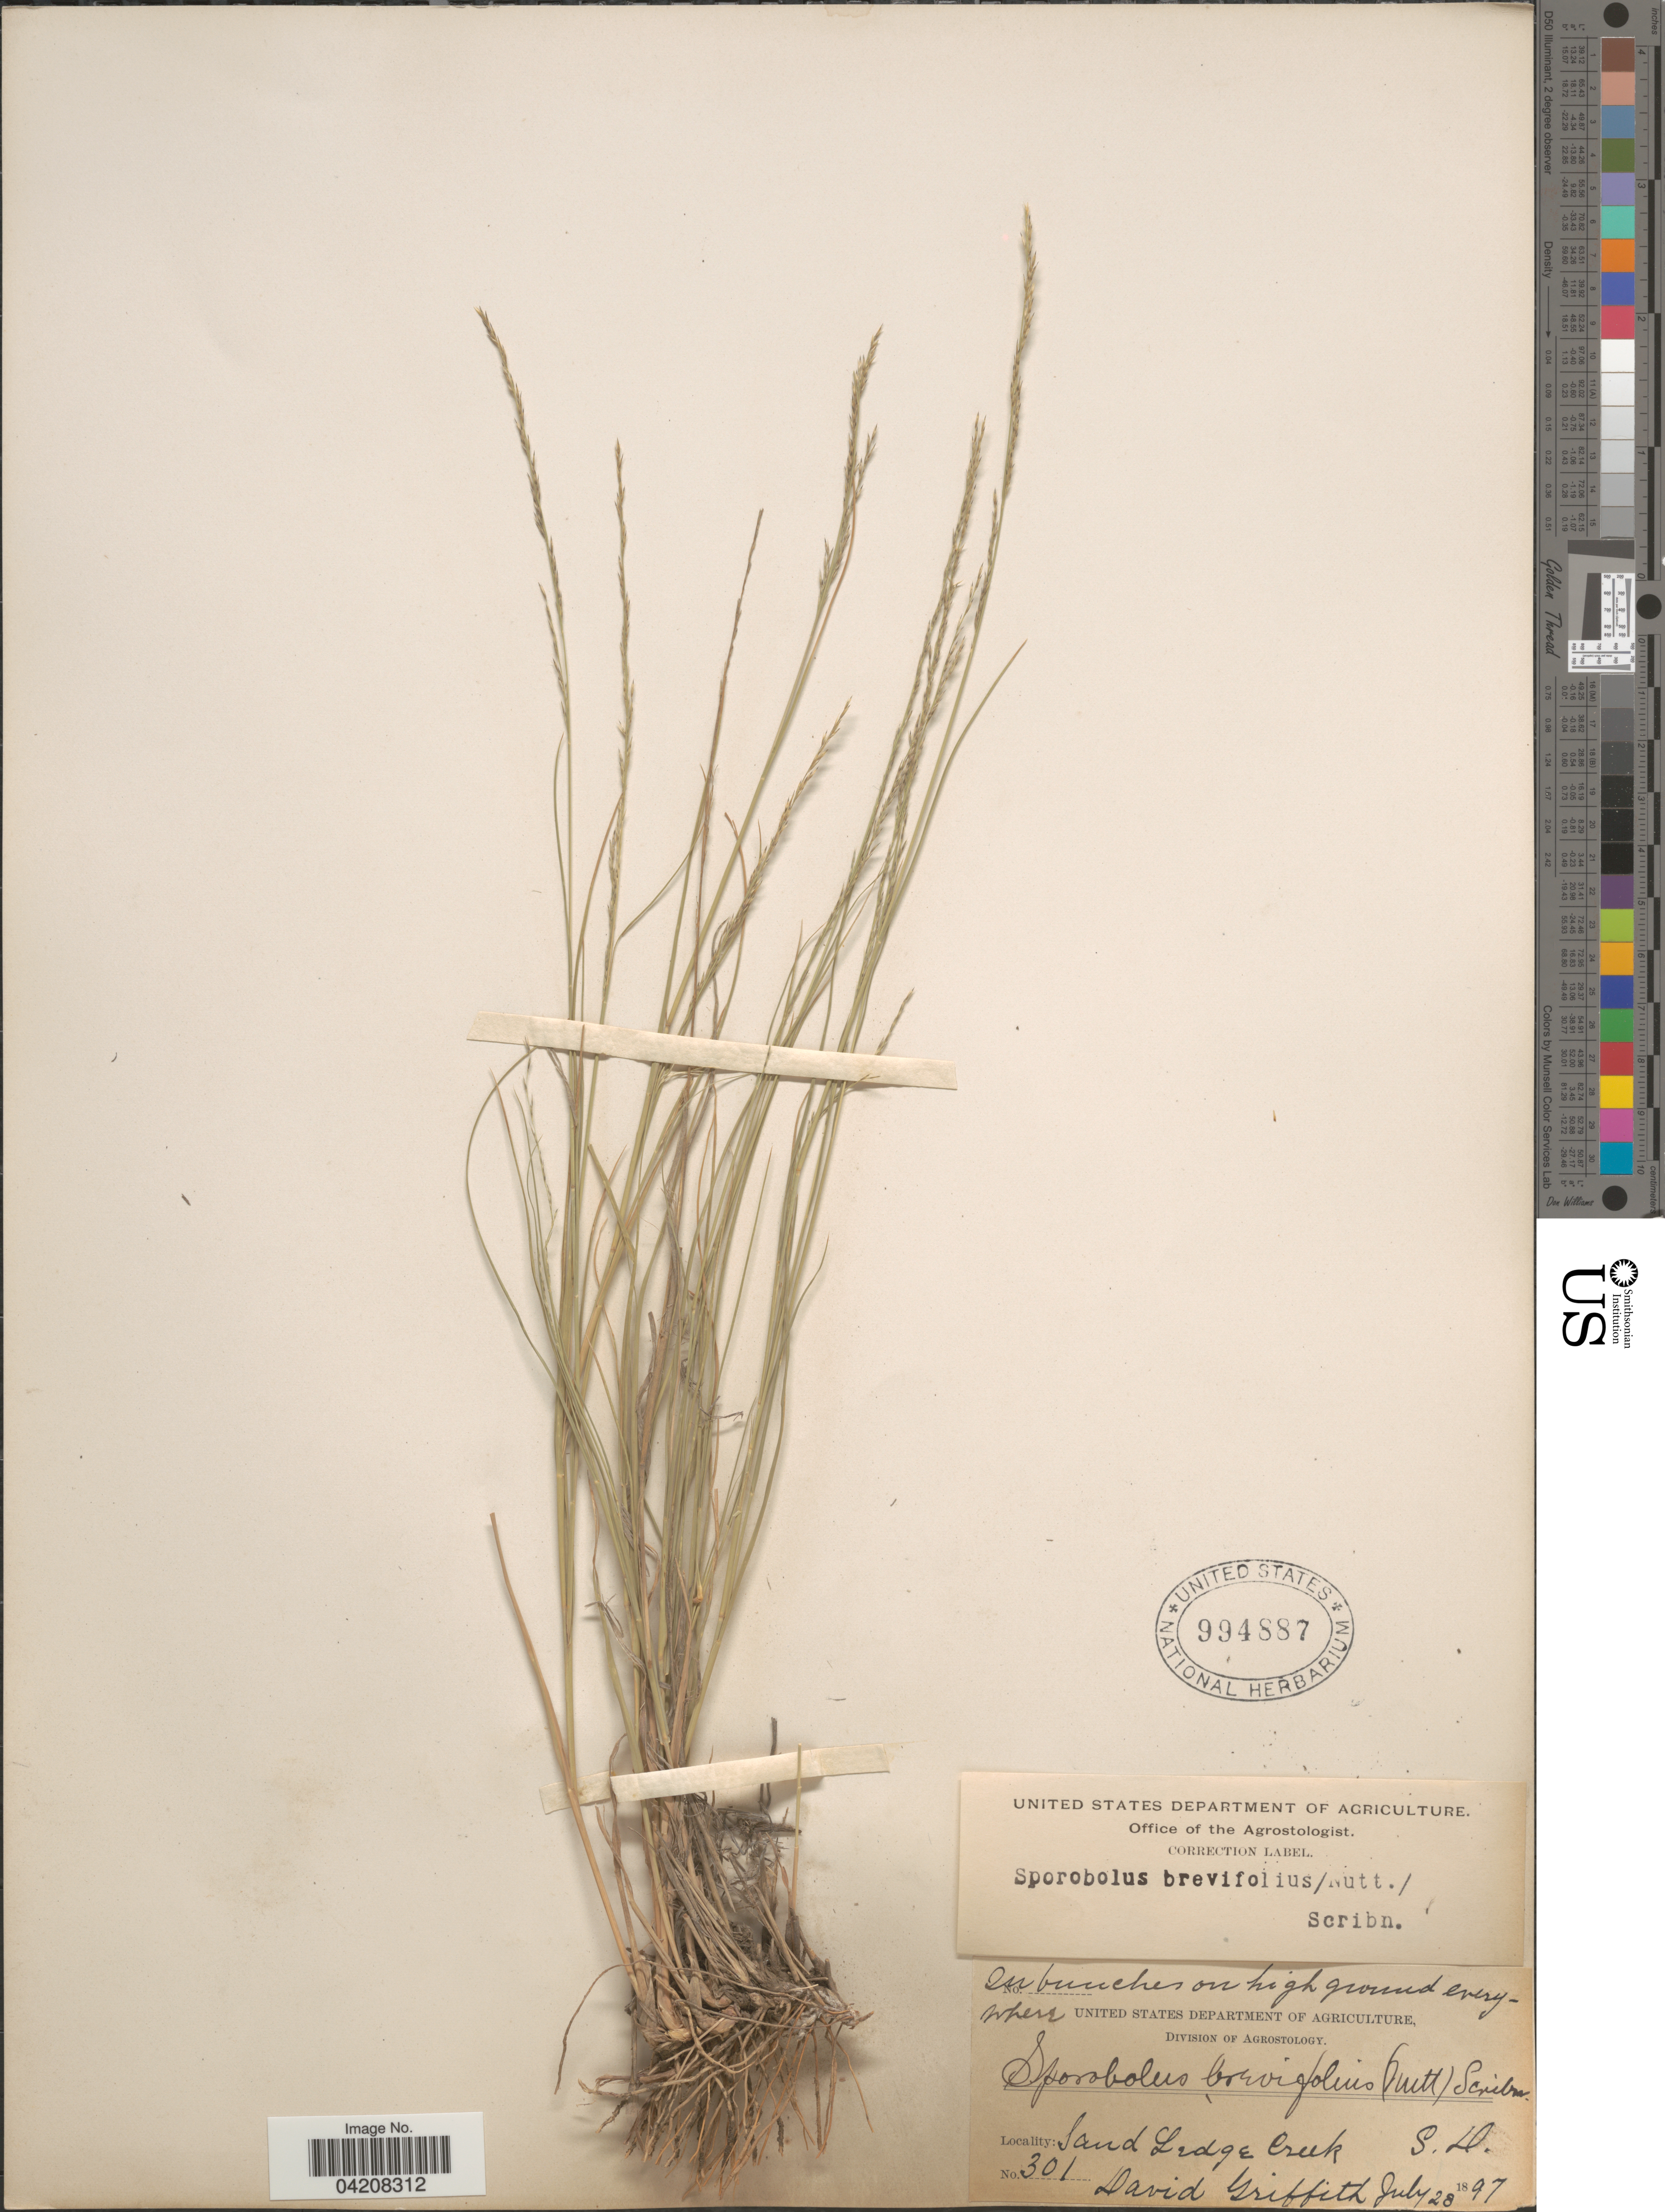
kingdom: Plantae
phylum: Tracheophyta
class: Liliopsida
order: Poales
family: Poaceae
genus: Muhlenbergia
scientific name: Muhlenbergia cuspidata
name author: (Torr. ex Hook.) Rydb.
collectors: D. Griffiths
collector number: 301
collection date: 1897-07-28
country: United States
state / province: South Dakota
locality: Sand Ledge Creek.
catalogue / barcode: US 994887